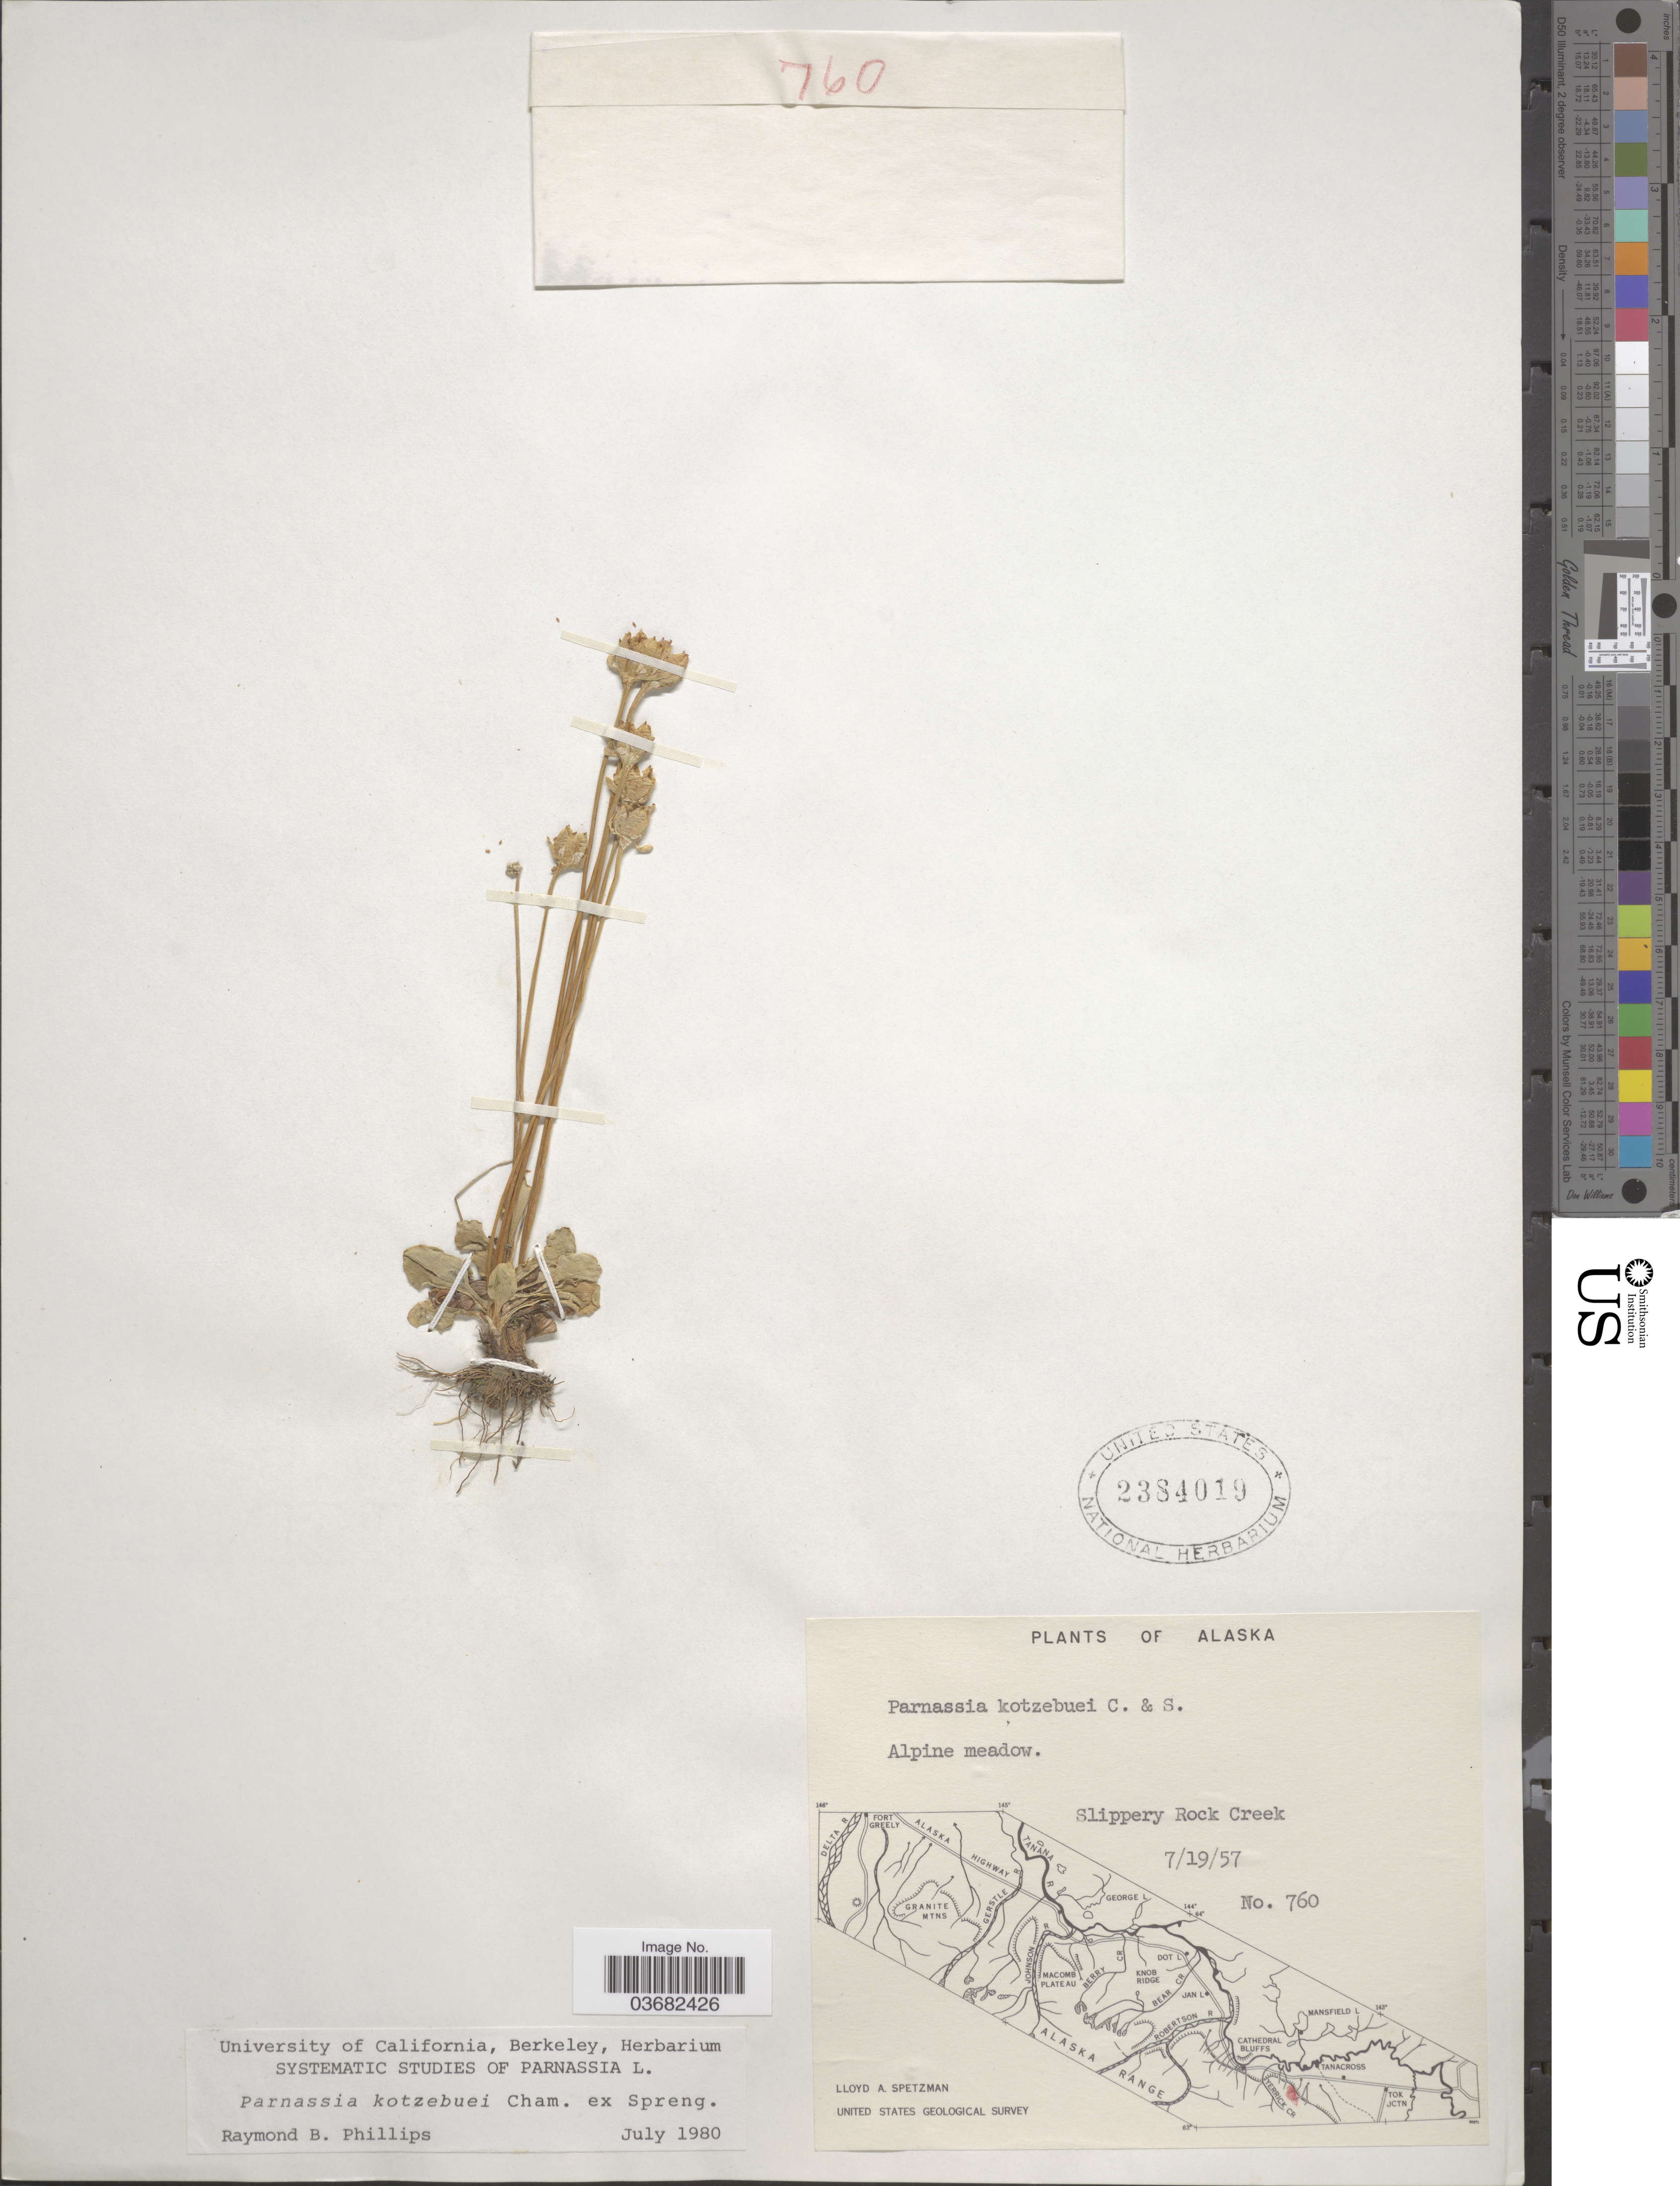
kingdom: Plantae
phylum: Tracheophyta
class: Magnoliopsida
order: Celastrales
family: Parnassiaceae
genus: Parnassia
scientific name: Parnassia kotzebuei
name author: Cham. ex Spreng.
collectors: L. Spetzman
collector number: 760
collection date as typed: Transcribed d/m/y: 19/7/57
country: United States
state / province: Alaska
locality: Alpine meadow. Slippery Rock Creek. United States Geological Survey.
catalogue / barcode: US 2384019